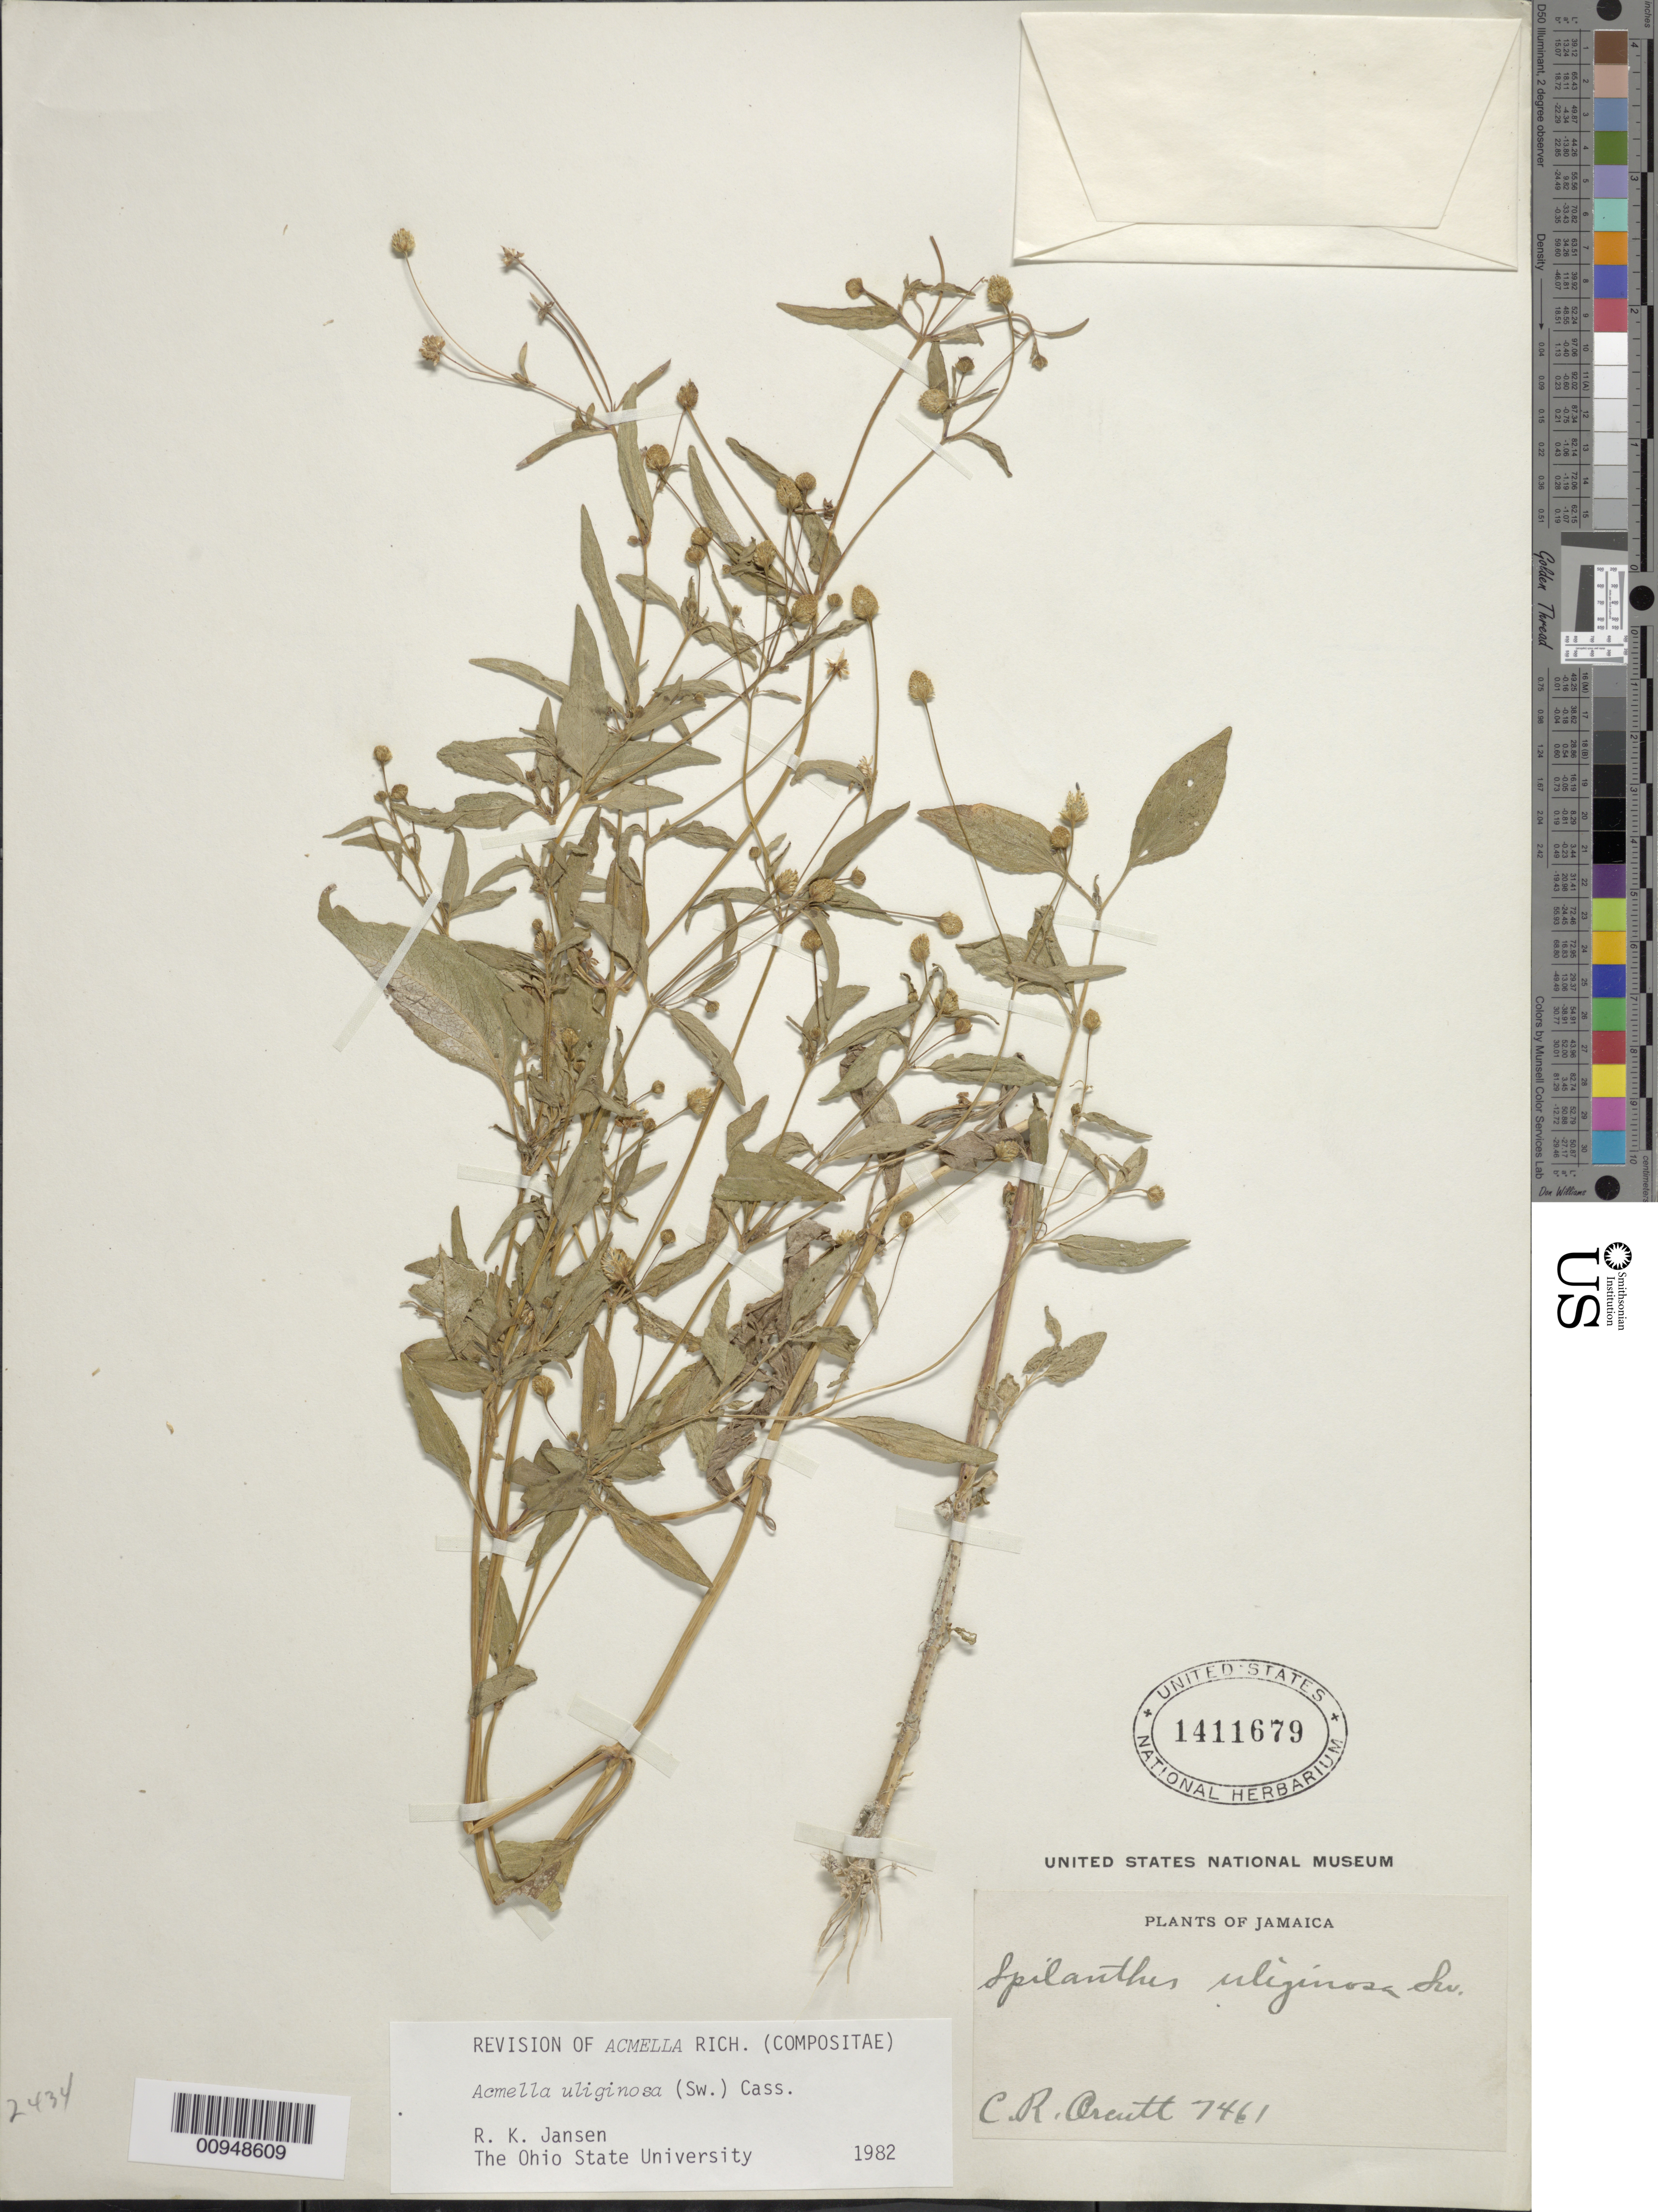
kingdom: Plantae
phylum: Tracheophyta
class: Magnoliopsida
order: Asterales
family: Asteraceae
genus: Acmella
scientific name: Acmella uliginosa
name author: (Sw.) Cass.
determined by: Jansen, R. K.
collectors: C. R. Orcutt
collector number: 7461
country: Jamaica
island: Jamaica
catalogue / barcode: US 1411679